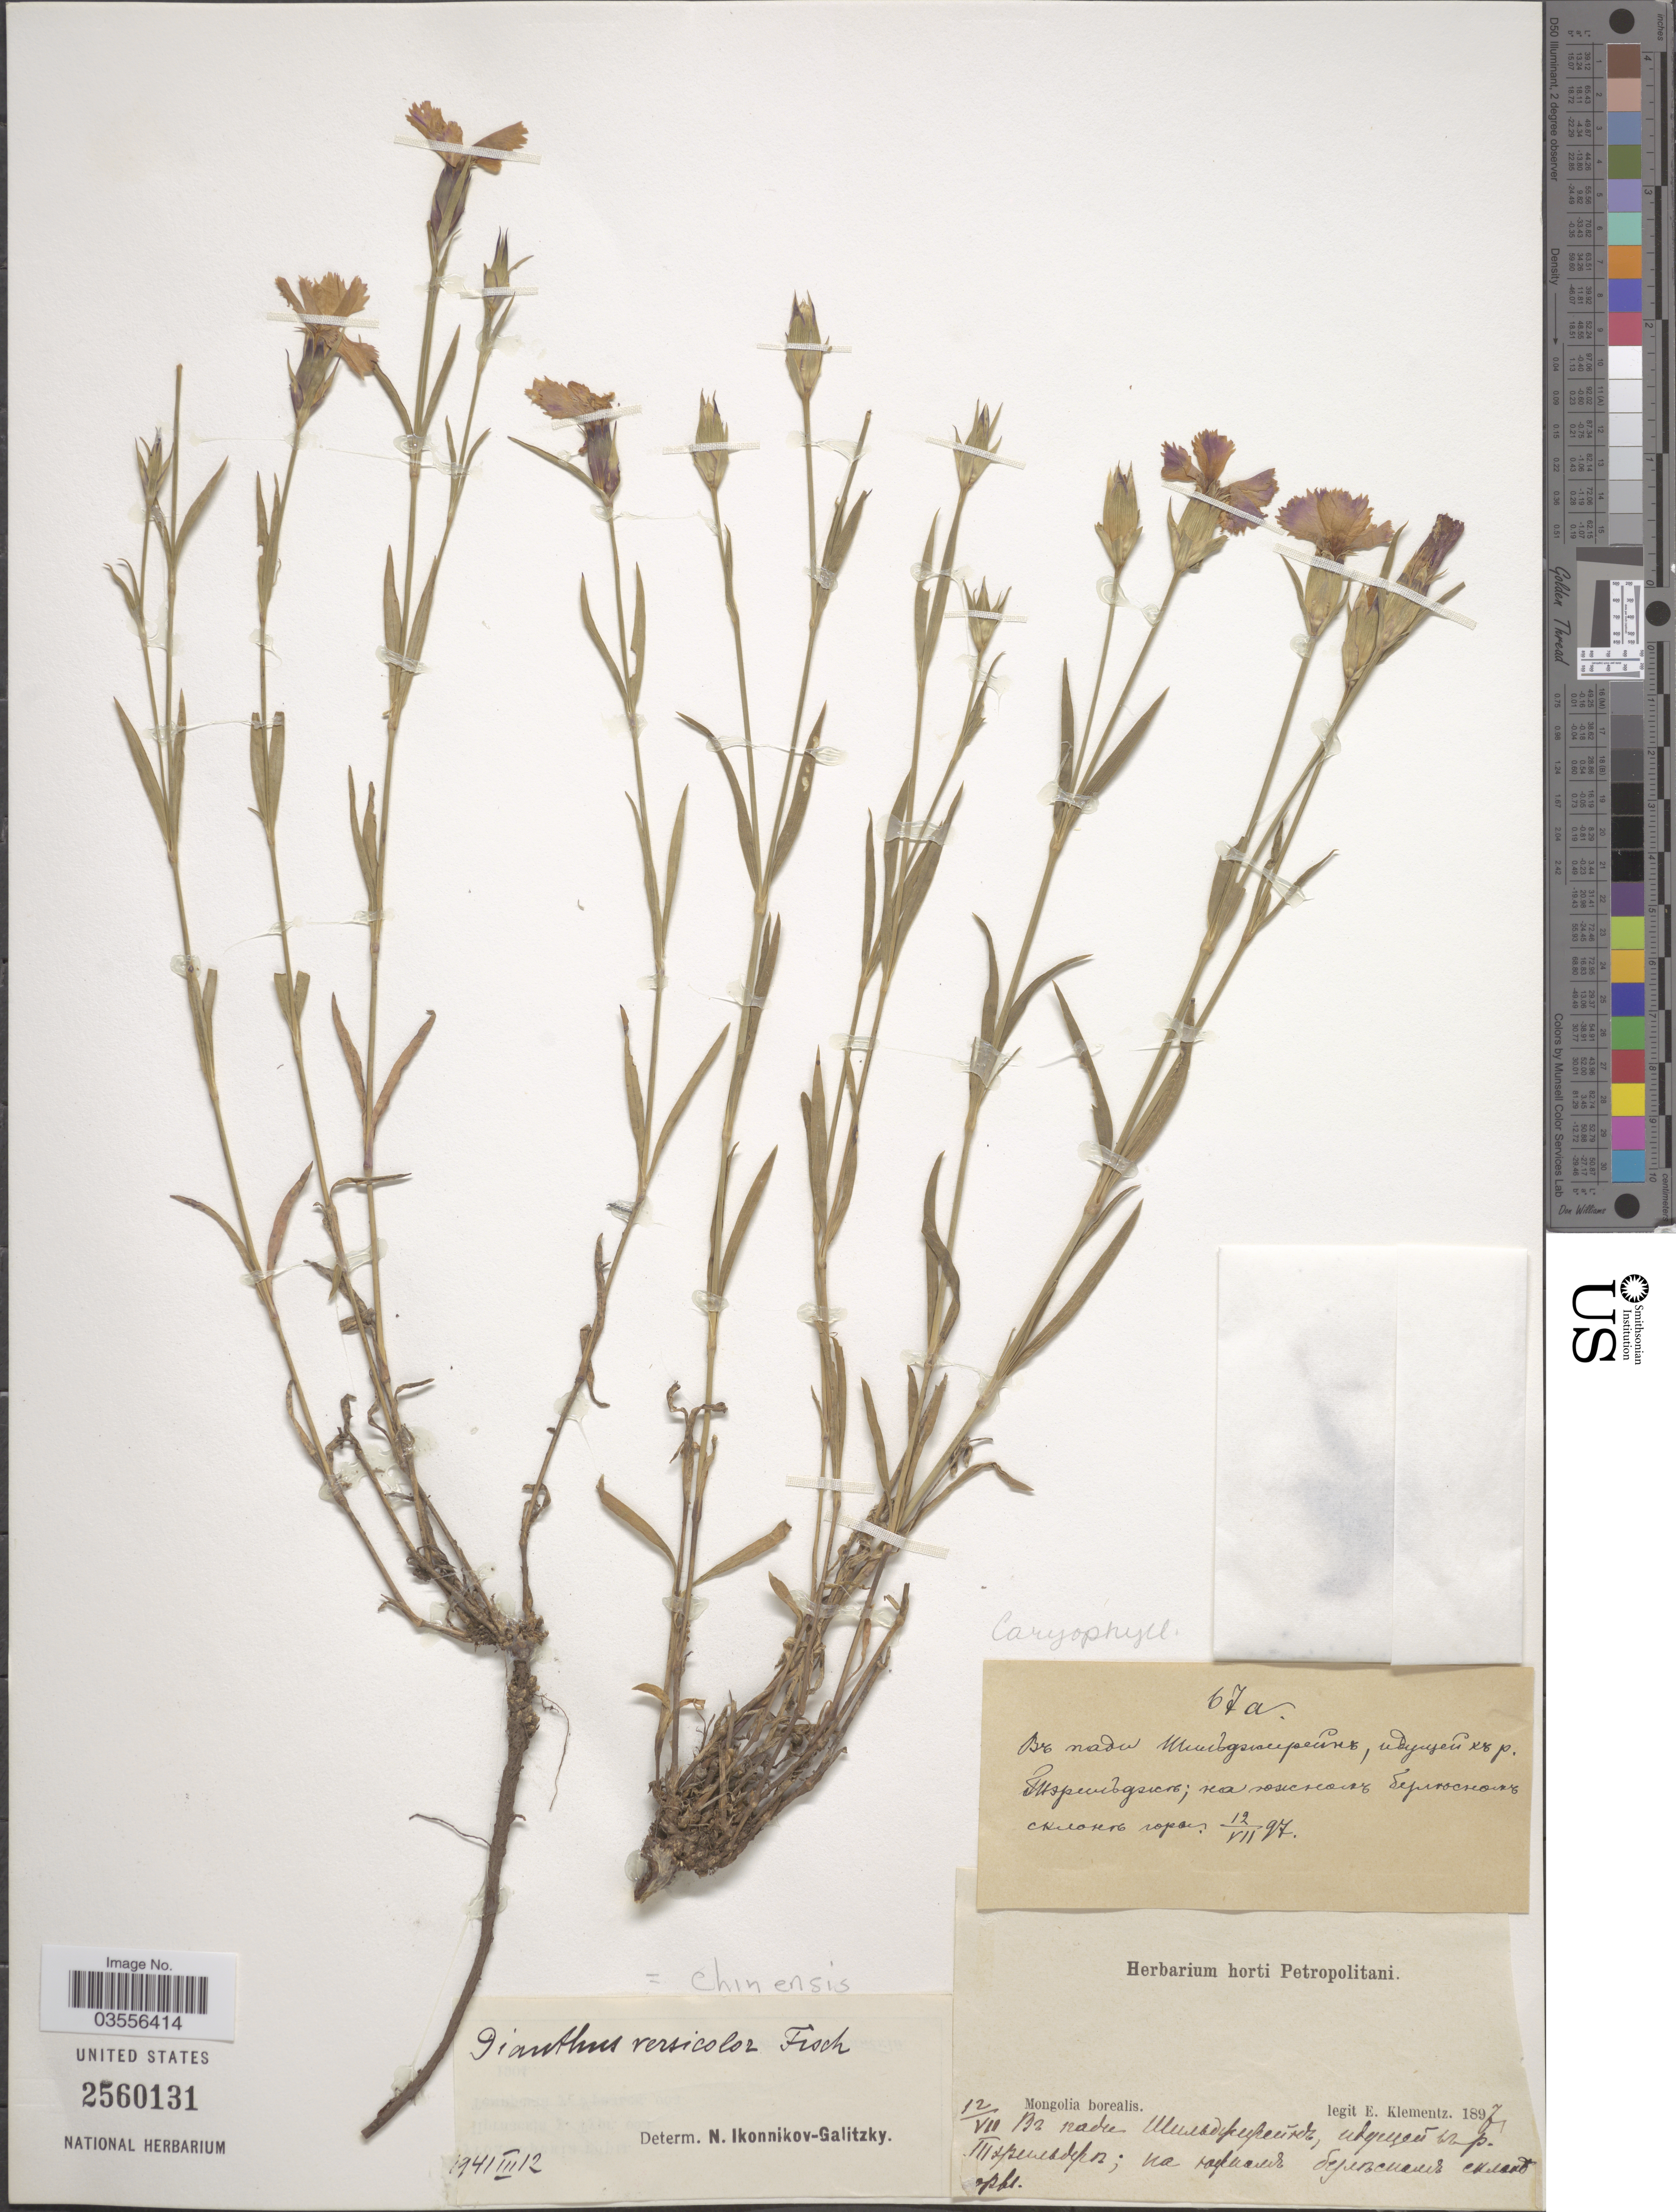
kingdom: Plantae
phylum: Tracheophyta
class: Magnoliopsida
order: Caryophyllales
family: Caryophyllaceae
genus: Dianthus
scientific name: Dianthus ciliatus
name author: Gussone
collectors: E. Klementz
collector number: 67a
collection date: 1897-07-12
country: Mongolia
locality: Mongolia borealis. X.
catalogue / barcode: US 2560131